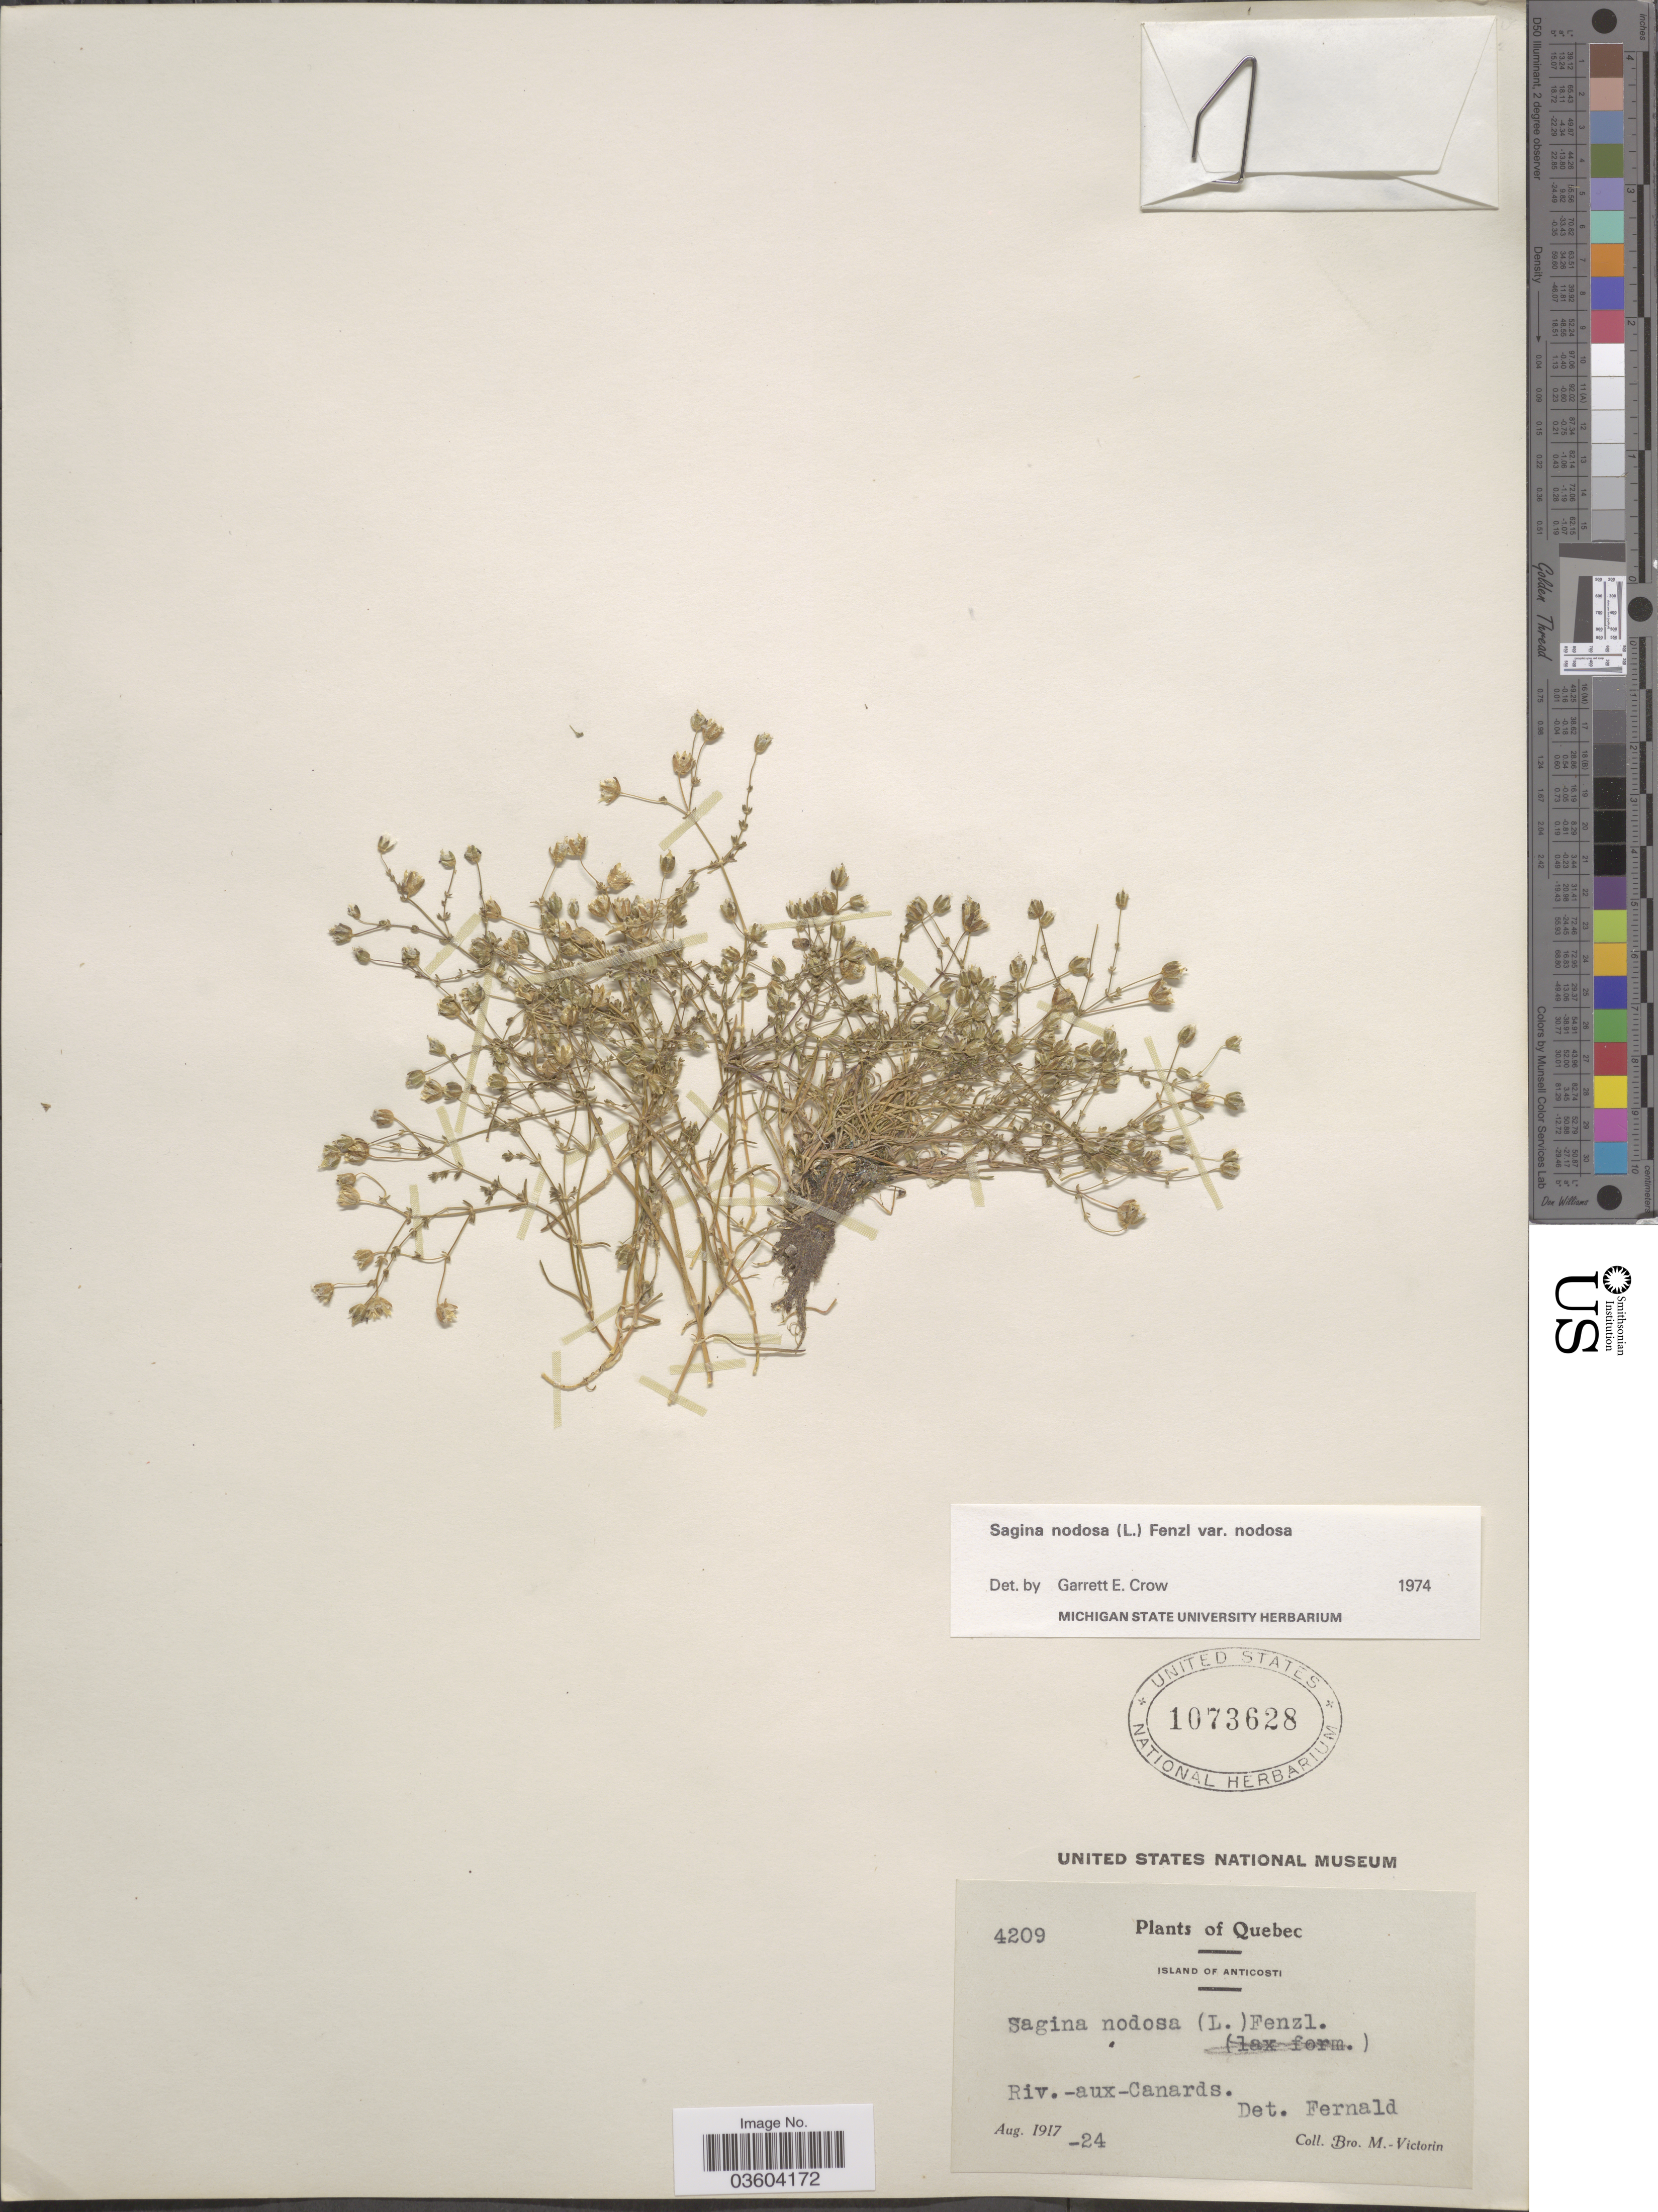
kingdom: Plantae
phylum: Tracheophyta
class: Magnoliopsida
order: Caryophyllales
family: Caryophyllaceae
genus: Sagina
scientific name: Sagina nodosa var. nodosa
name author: (L.) Fenzl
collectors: Fr. Marie-Victorin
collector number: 4209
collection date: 1917-08-24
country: Canada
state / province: Quebec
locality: Island of Anticosti. Riv. -aux-Canards.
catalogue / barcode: US 1073628